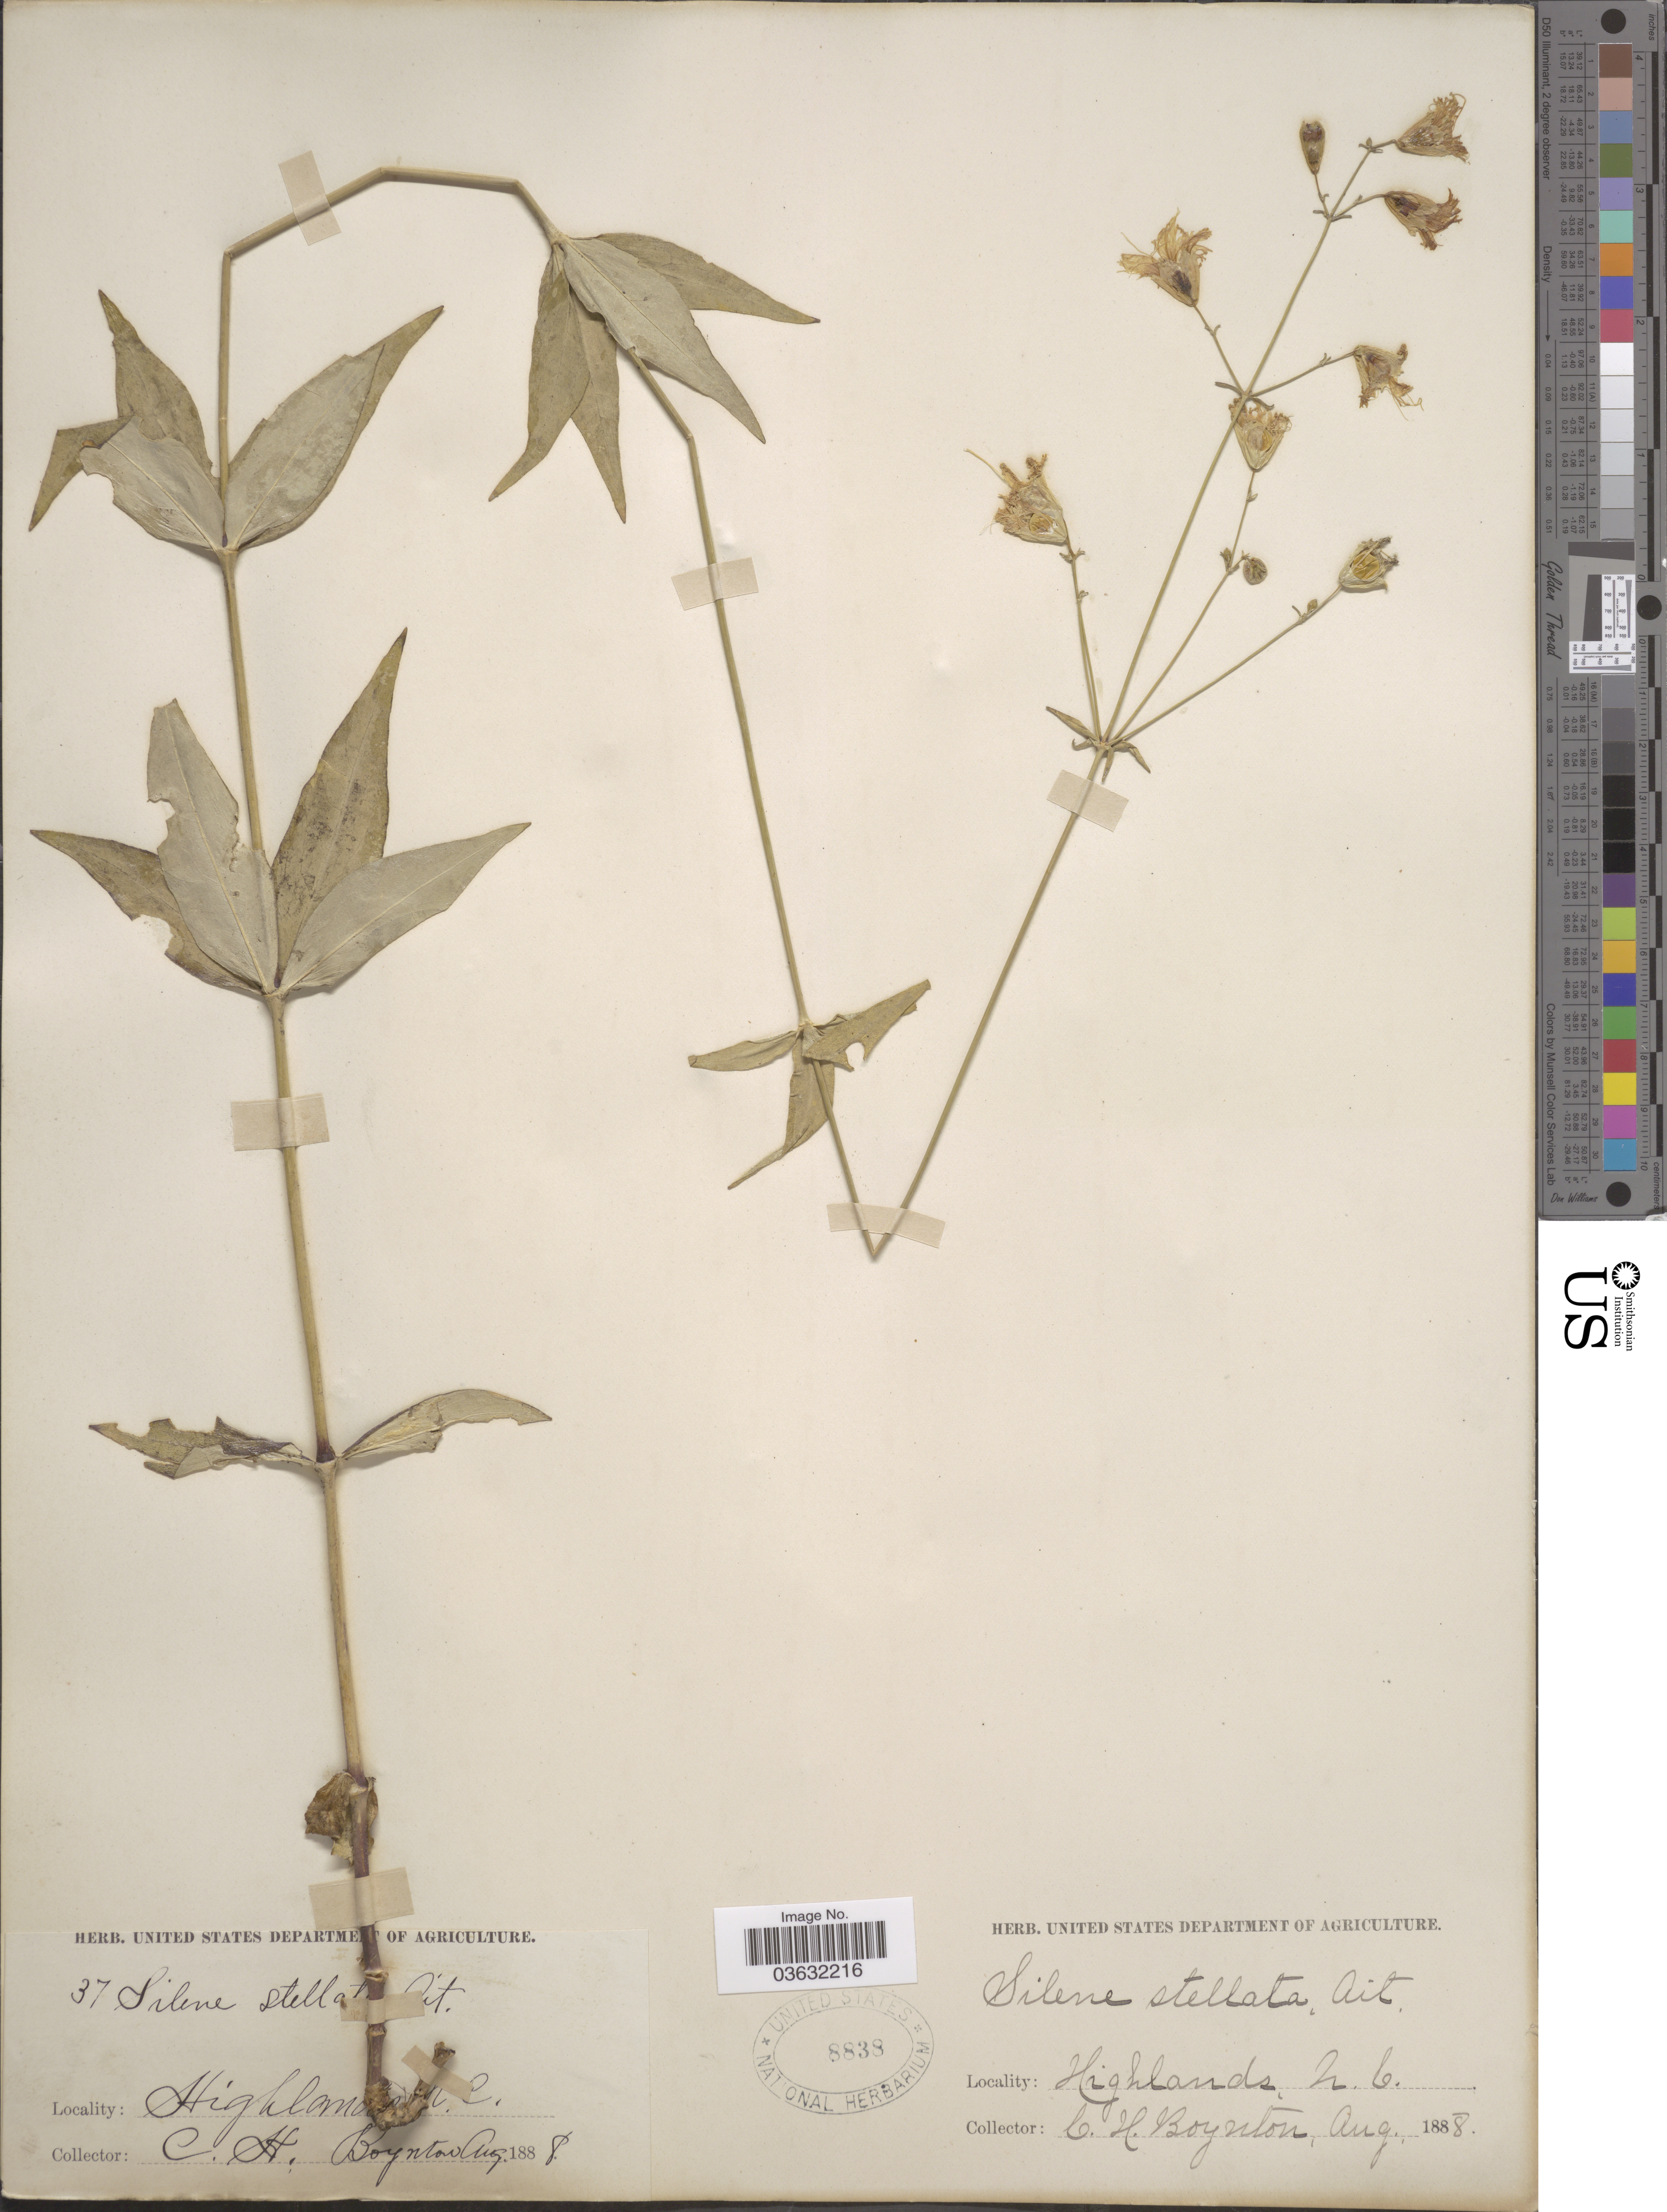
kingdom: Plantae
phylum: Tracheophyta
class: Magnoliopsida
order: Caryophyllales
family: Caryophyllaceae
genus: Silene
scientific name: Silene stellata var. stellata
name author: (L.) Coyte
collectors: C. Boynton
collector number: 37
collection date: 1888-08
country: United States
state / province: North Carolina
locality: Highlands.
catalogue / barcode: US 8838